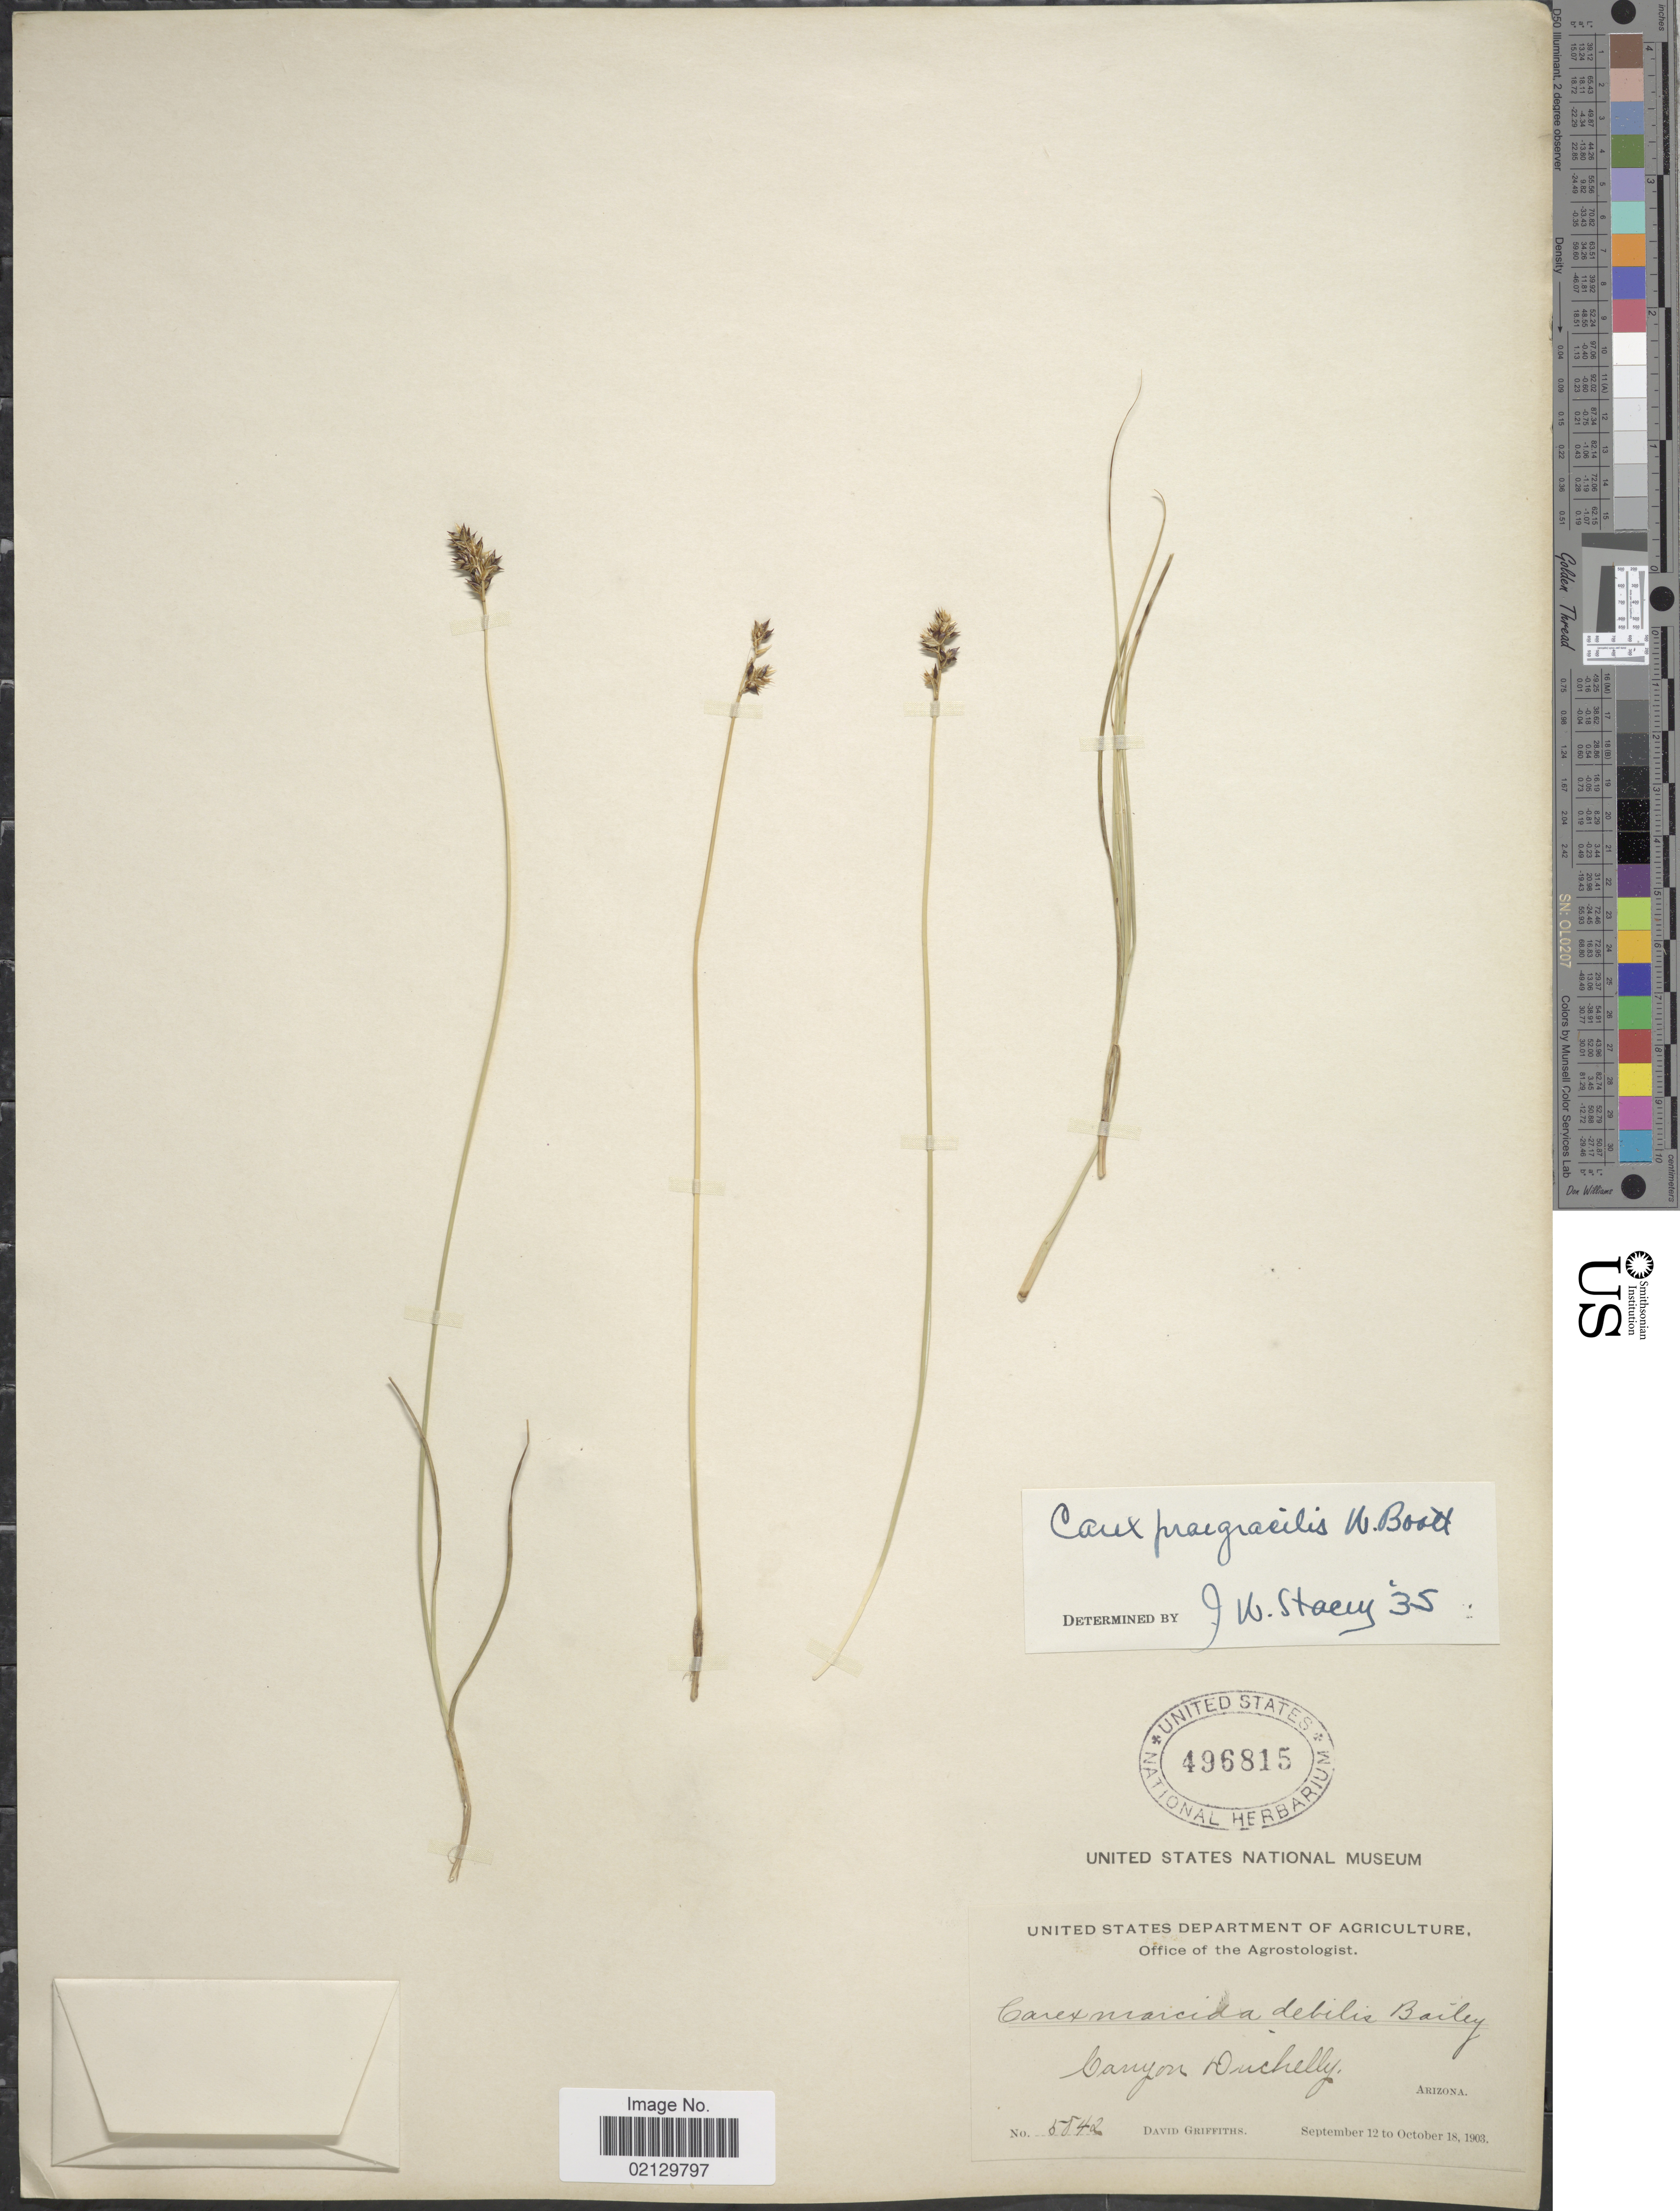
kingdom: Plantae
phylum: Tracheophyta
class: Liliopsida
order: Poales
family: Cyperaceae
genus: Carex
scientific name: Carex praegracilis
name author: W. Boott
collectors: D. Griffiths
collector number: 5842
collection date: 1903-09-12/1903-10-18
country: United States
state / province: Arizona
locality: Arizona, Canyon Duchelly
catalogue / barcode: US 496815